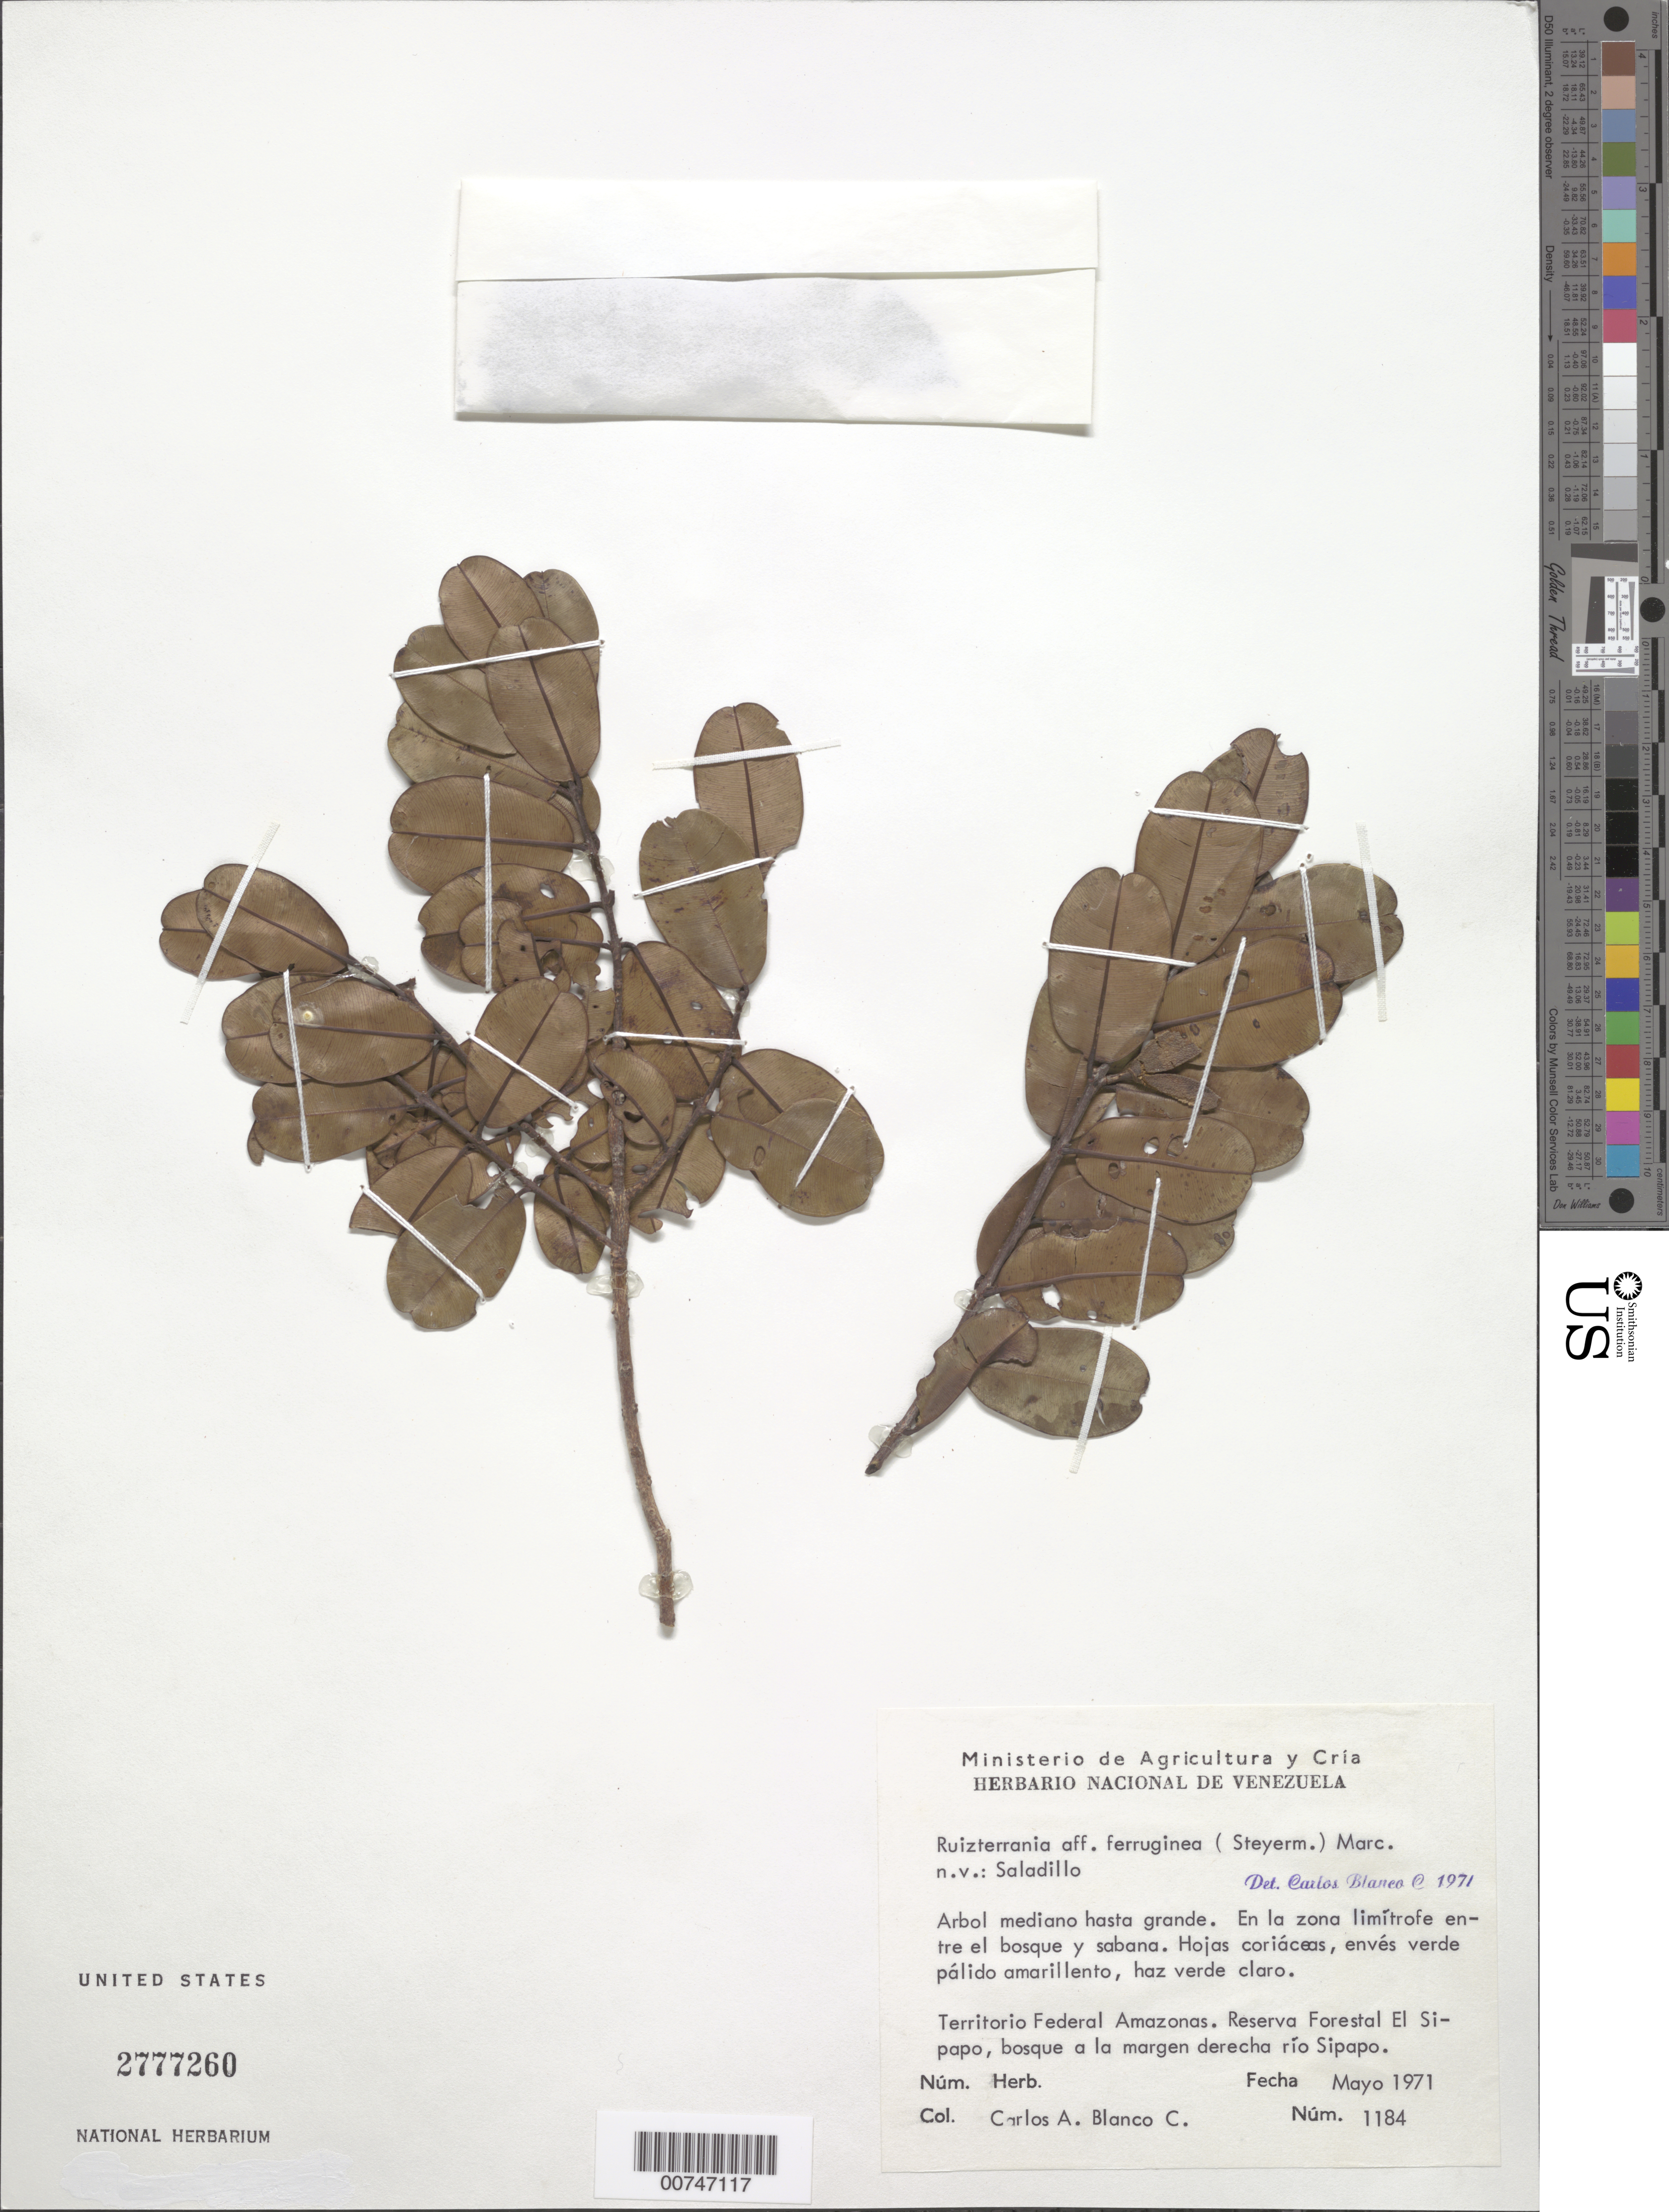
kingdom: Plantae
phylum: Tracheophyta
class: Magnoliopsida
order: Myrtales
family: Vochysiaceae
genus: Ruizterania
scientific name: Ruizterania ferruginea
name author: (Steyerm.) Marc.-Berti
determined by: Blanco, C. A.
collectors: C. A. Blanco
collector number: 1184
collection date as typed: May-71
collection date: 1971-05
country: Venezuela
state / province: Amazonas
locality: Reserva Forestal El Sipapo, Río Sipapo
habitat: Forest along river; area between forest and savanna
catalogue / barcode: US 2777260